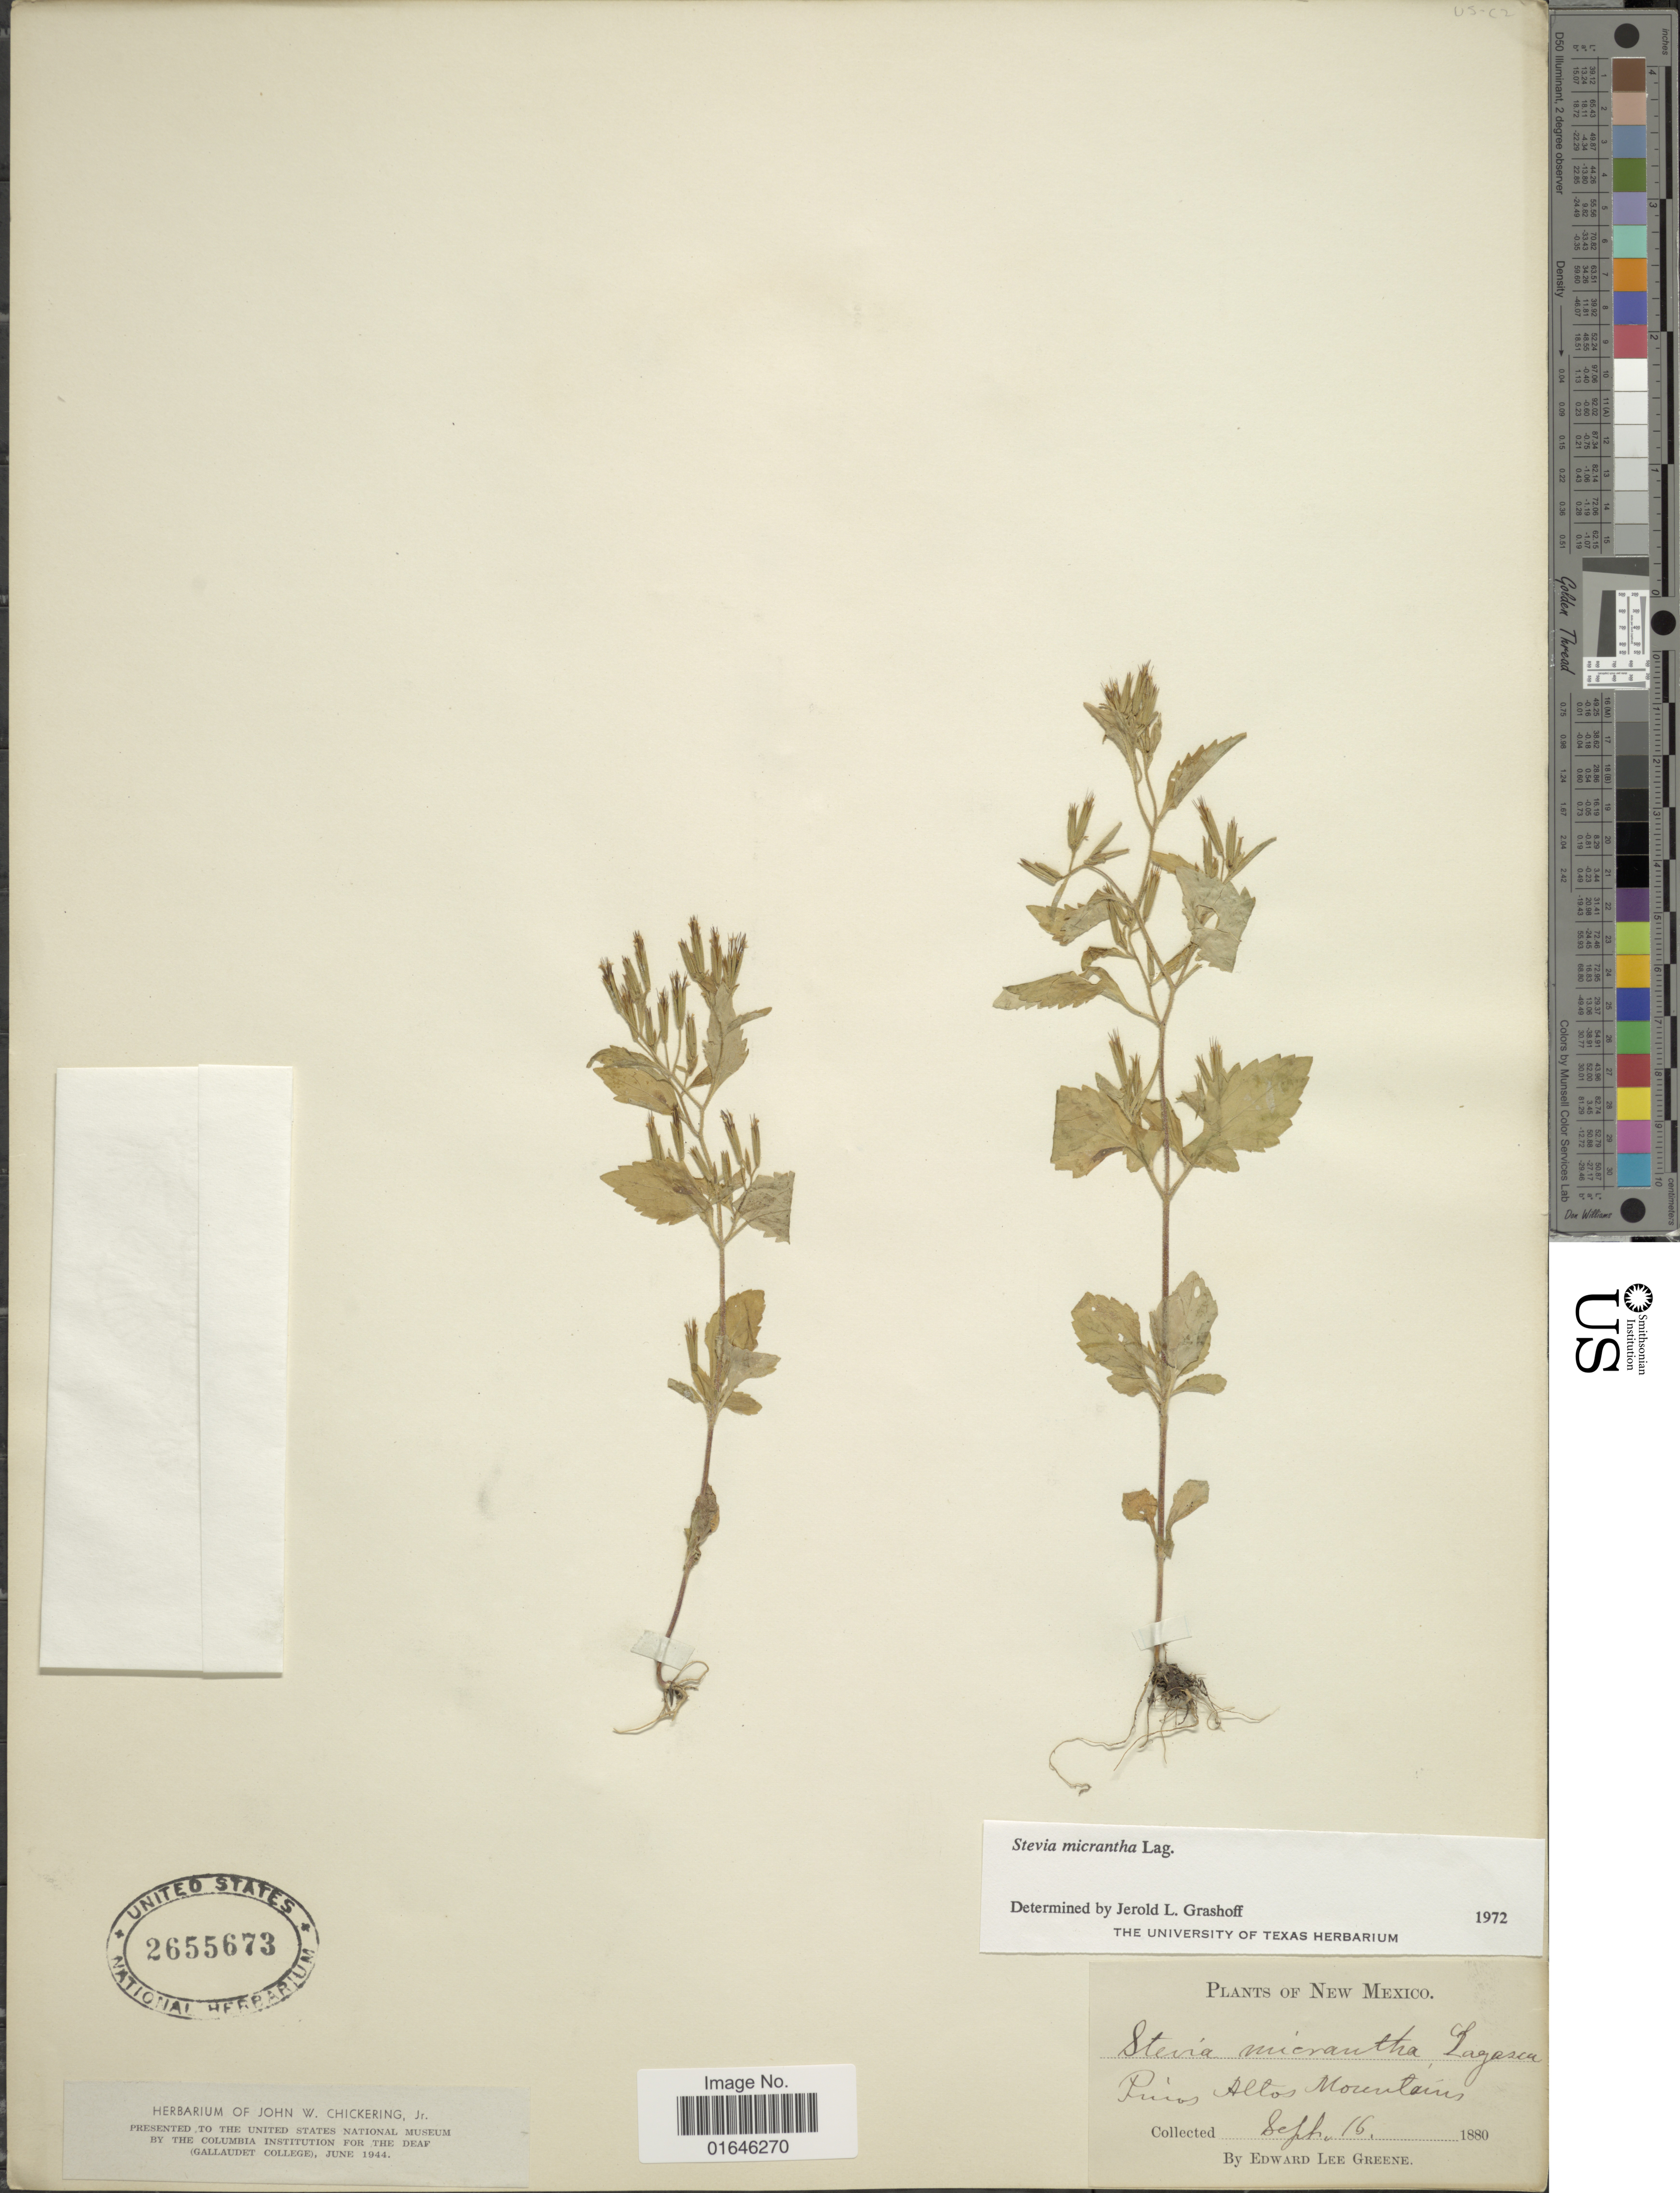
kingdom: Plantae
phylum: Tracheophyta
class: Magnoliopsida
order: Asterales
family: Asteraceae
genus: Stevia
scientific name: Stevia micrantha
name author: Lag.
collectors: E. L. Greene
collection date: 1880-09-16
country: United States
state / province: New Mexico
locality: Pinos Altos Mountains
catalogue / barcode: US 2655673